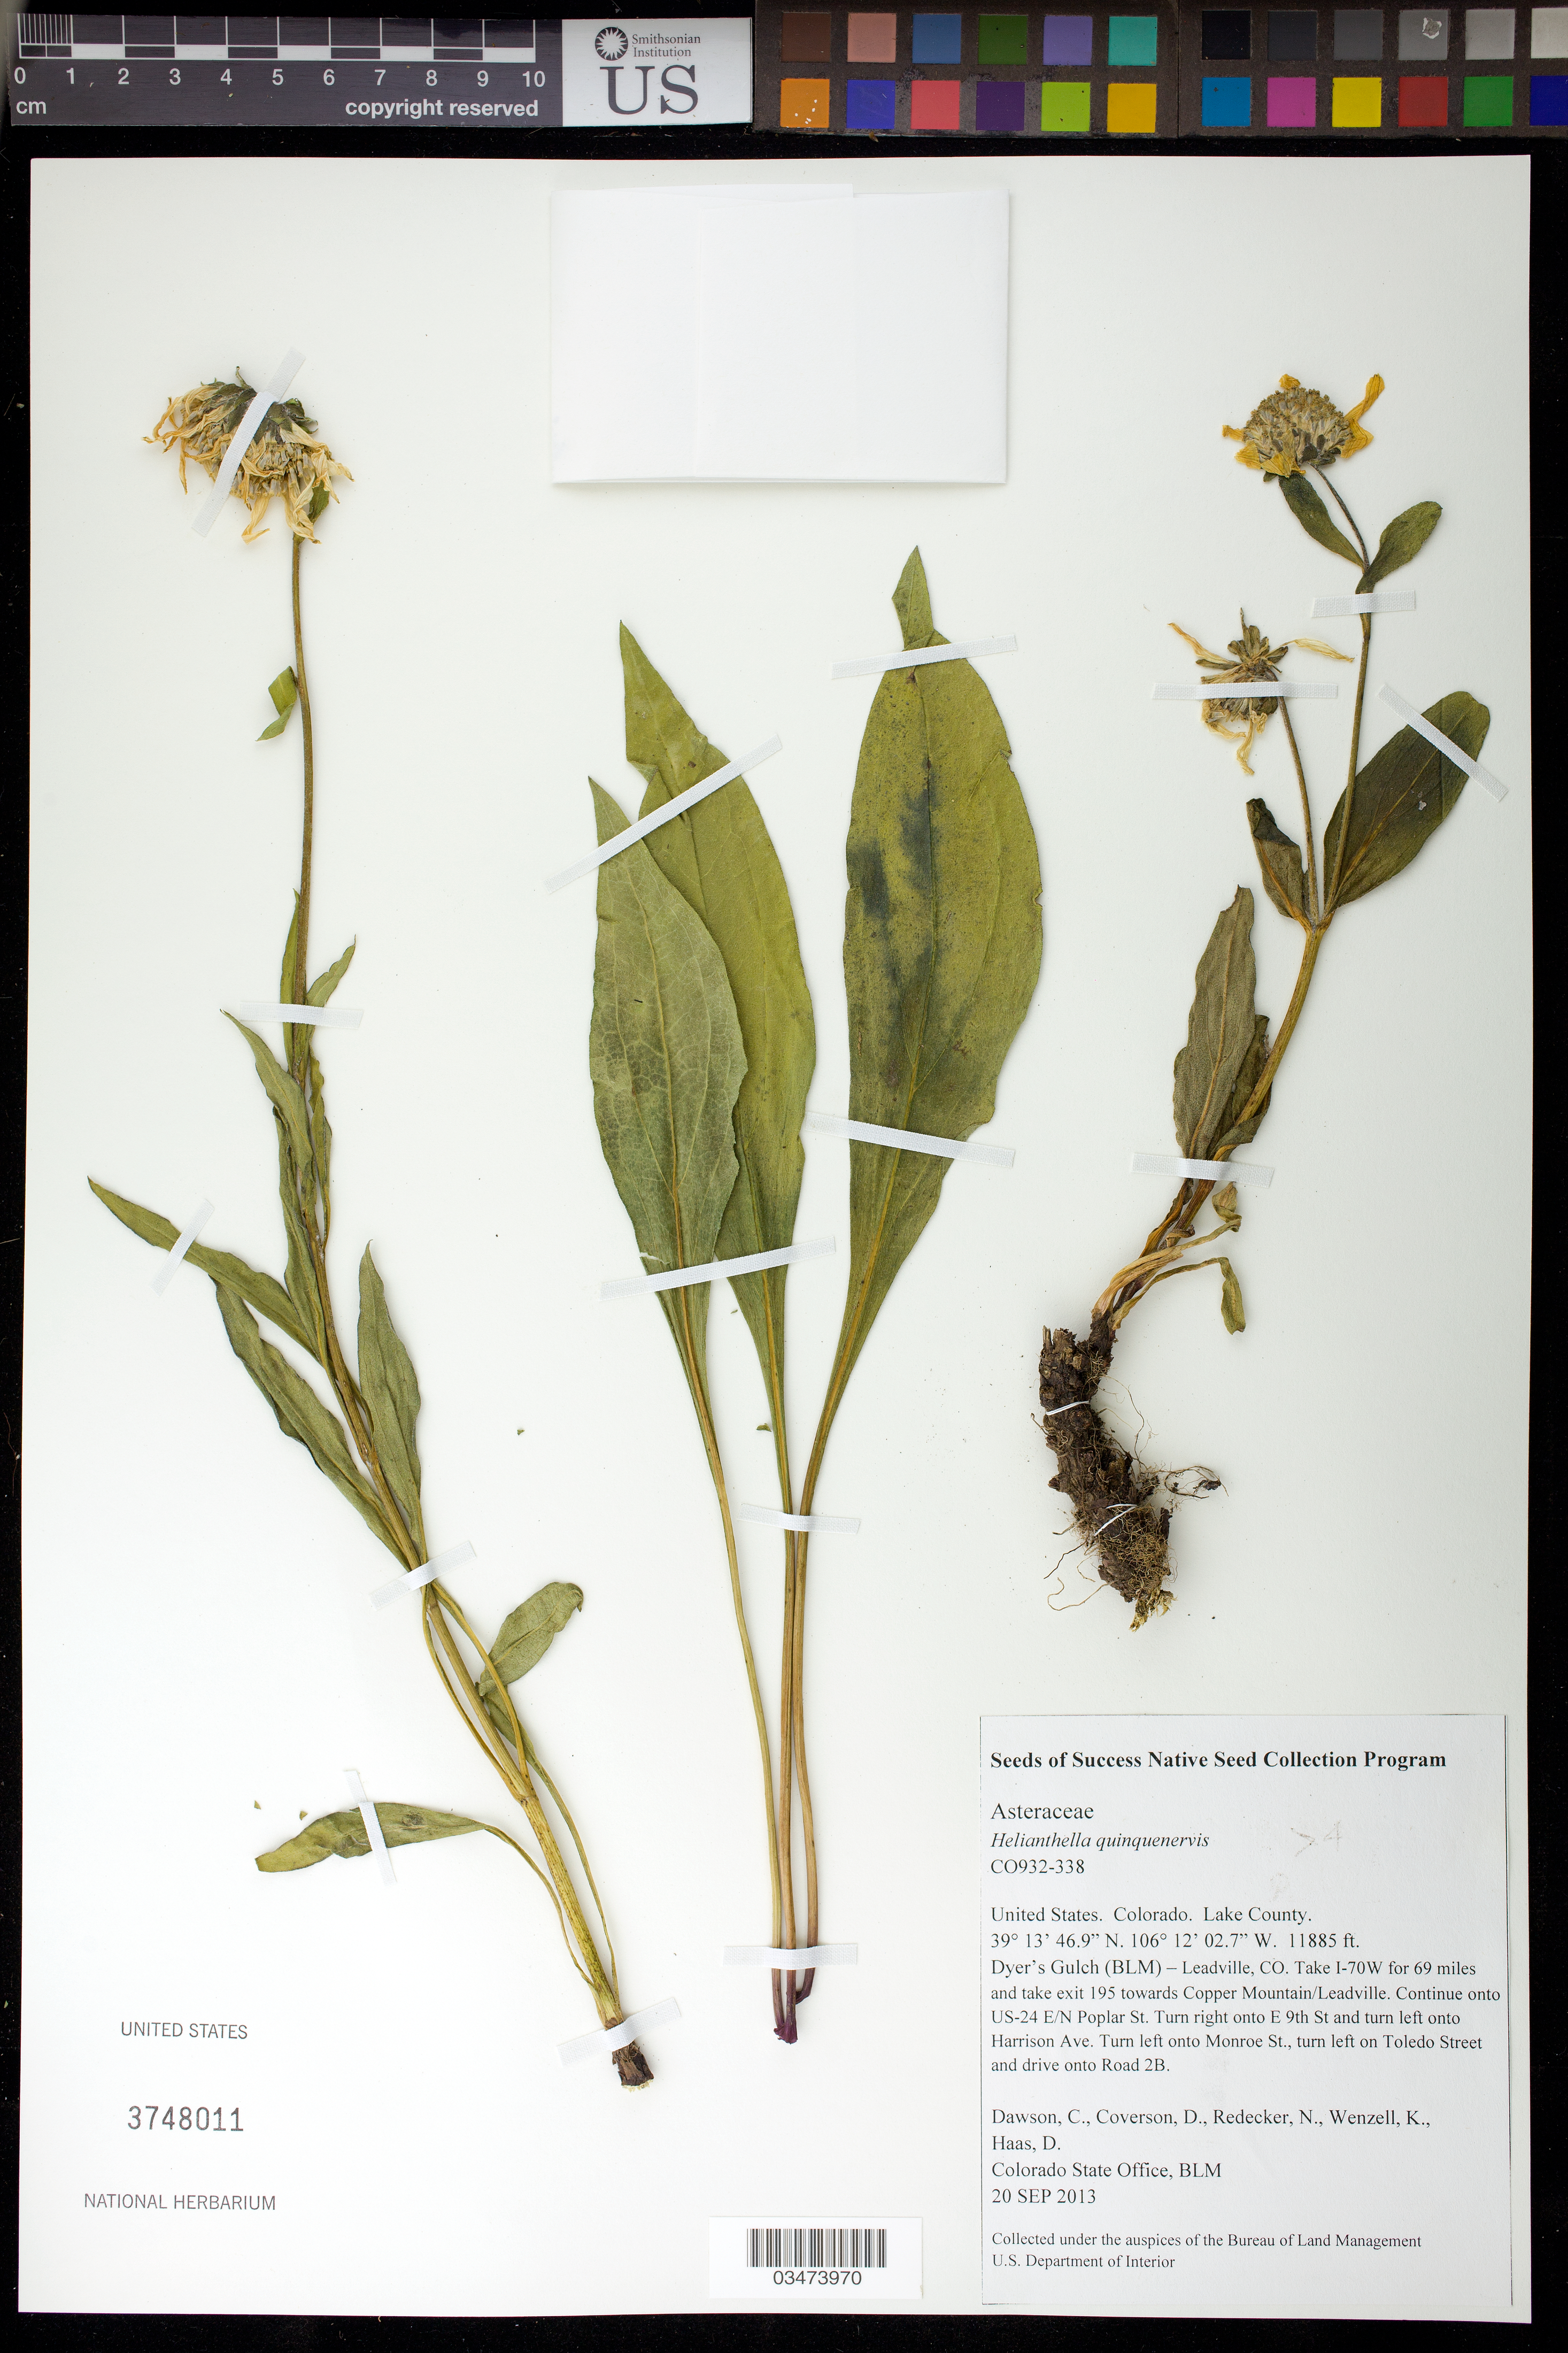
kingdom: Plantae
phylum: Tracheophyta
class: Magnoliopsida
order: Asterales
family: Asteraceae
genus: Helianthella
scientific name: Helianthella quinquenervis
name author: (Hook.) A. Gray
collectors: C. Dawson, D. Coverson, N. Redecker, K. Wenzell & D. Haas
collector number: CO932-338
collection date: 2013-09-20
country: United States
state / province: Colorado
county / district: Lake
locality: Dyer's Gulch (BLM)-Leadville. Road 2B.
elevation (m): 3623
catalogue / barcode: US 3748011